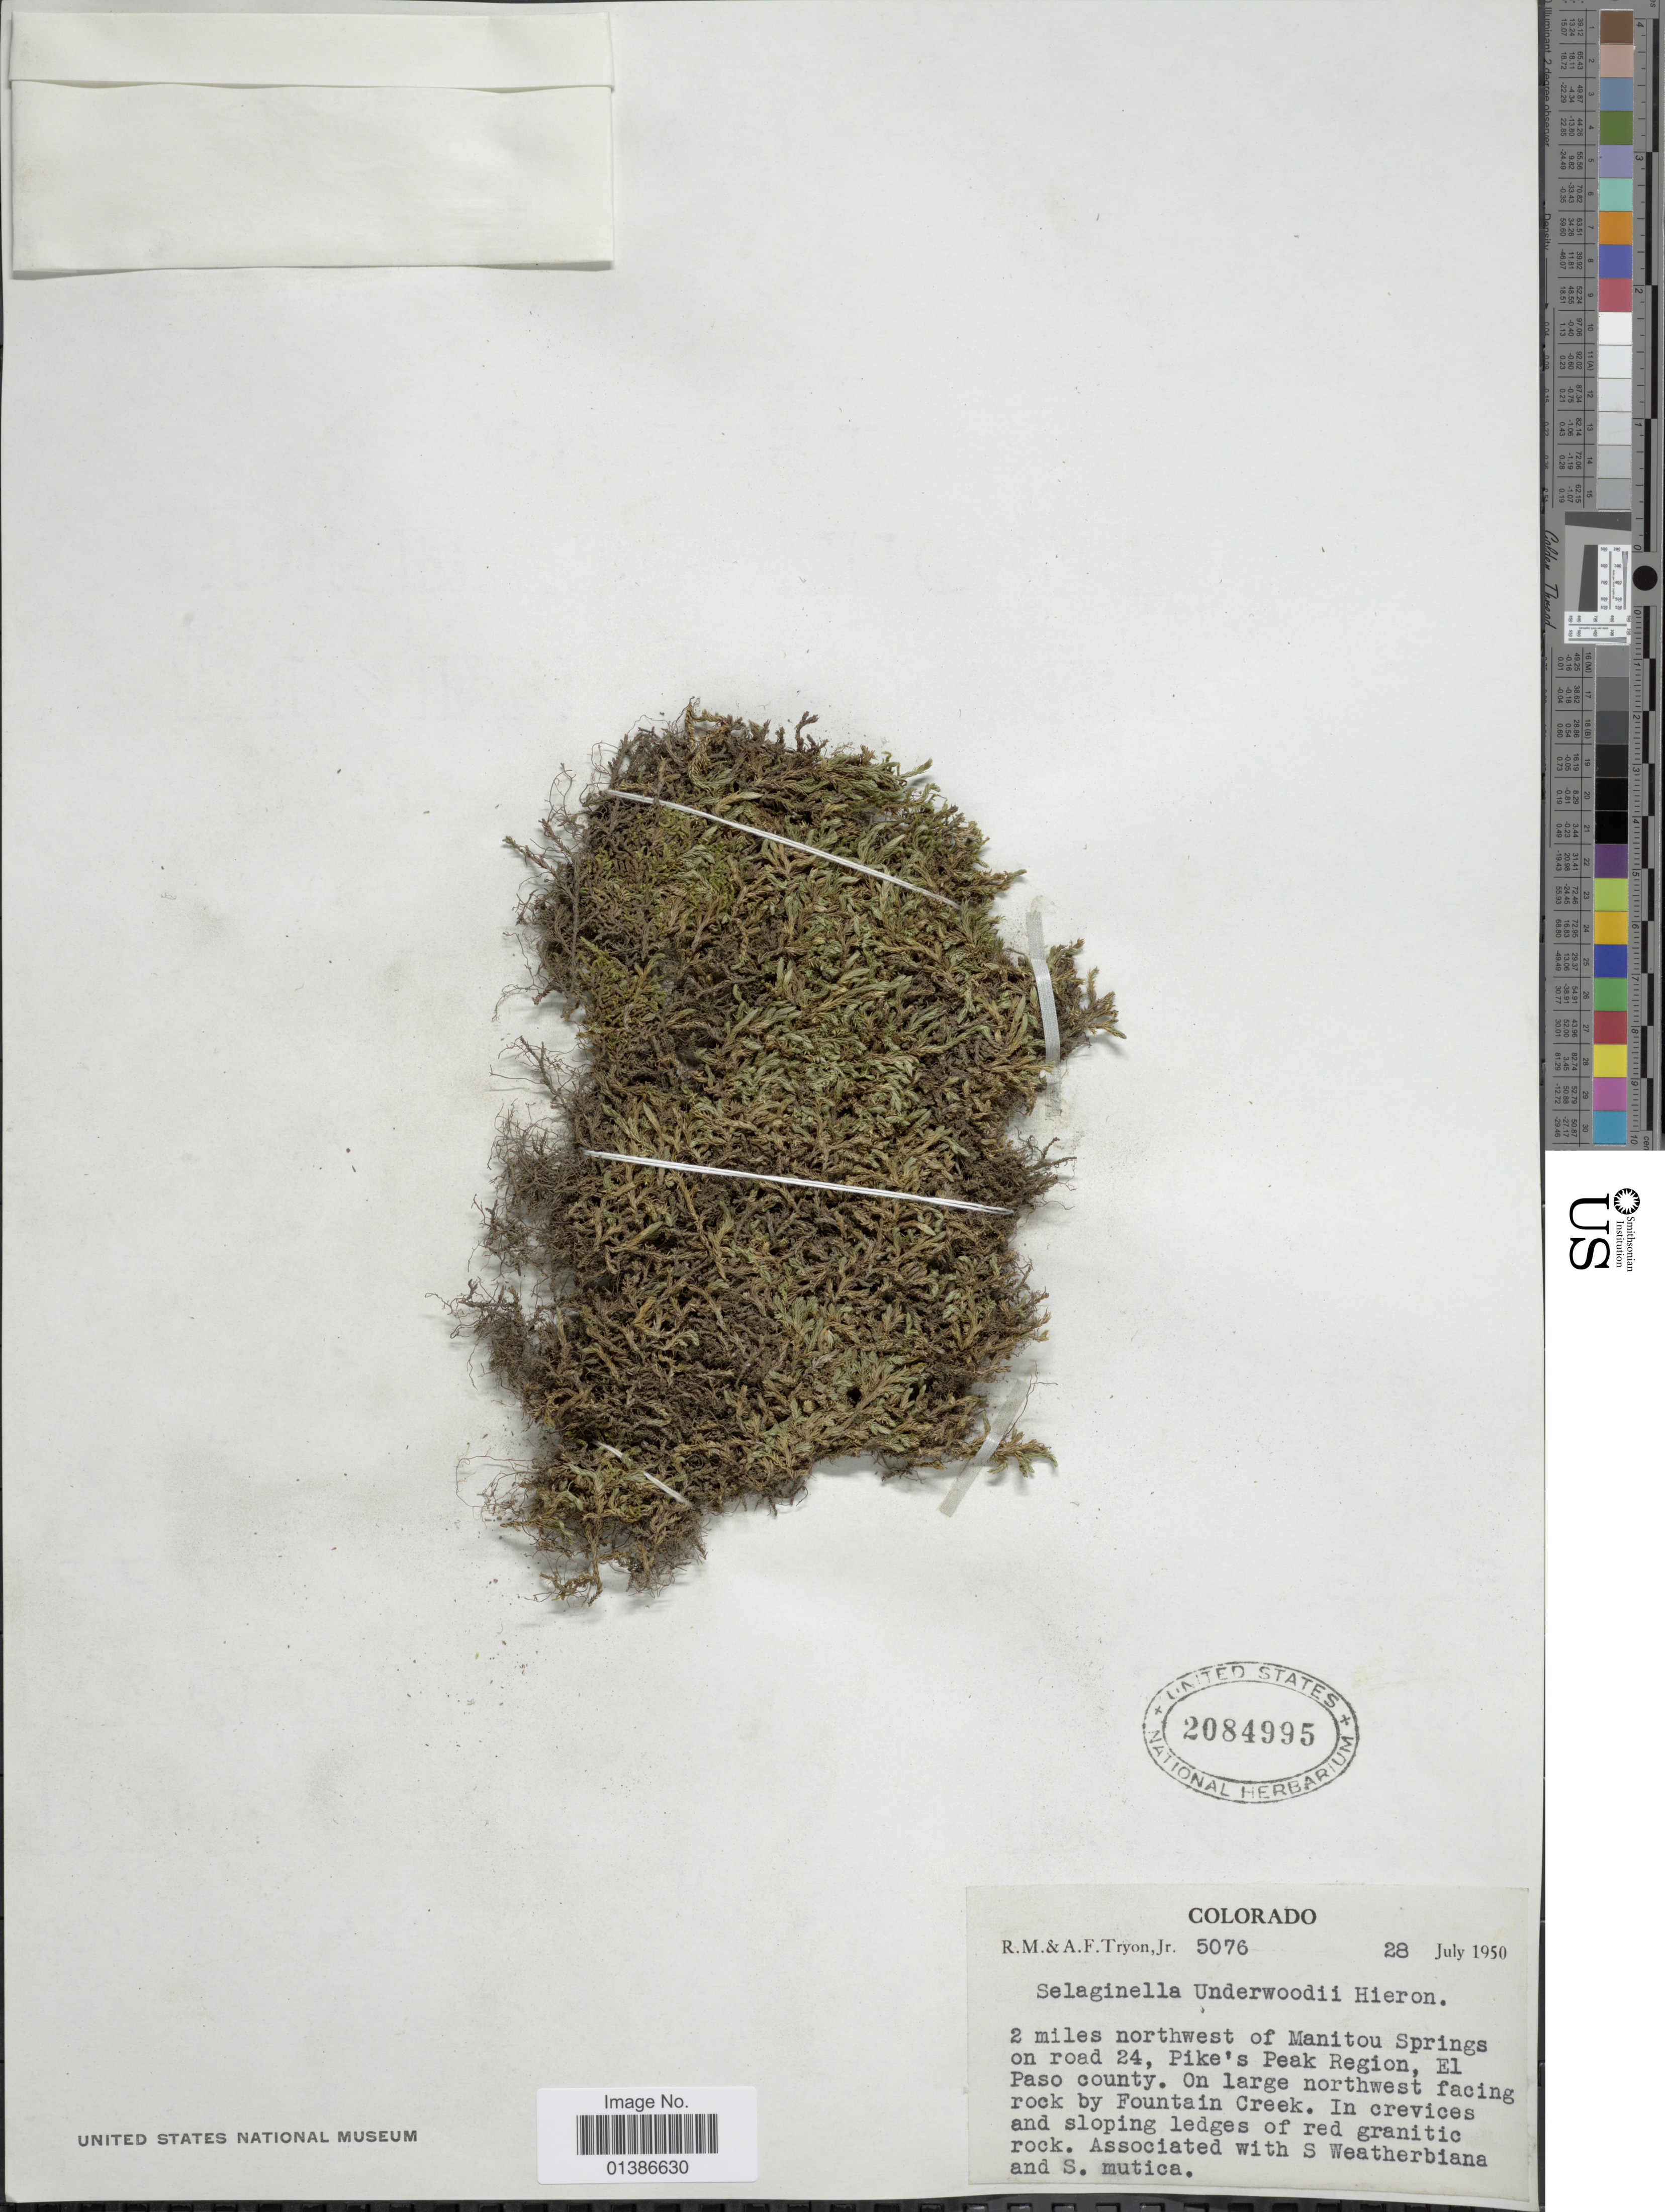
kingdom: Plantae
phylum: Tracheophyta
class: Lycopodiopsida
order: Selaginellales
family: Selaginellaceae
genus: Selaginella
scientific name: Selaginella underwoodii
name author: Hieron.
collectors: R. M. Tryon & A. F. Tryon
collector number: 5076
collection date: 1950-07-28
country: United States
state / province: Colorado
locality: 2 miles northwest of Manitou Springs on road 24, Pike's Peak Region, El Paso county, on large northwest facing rock by Fountain Creek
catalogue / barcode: US 2084995